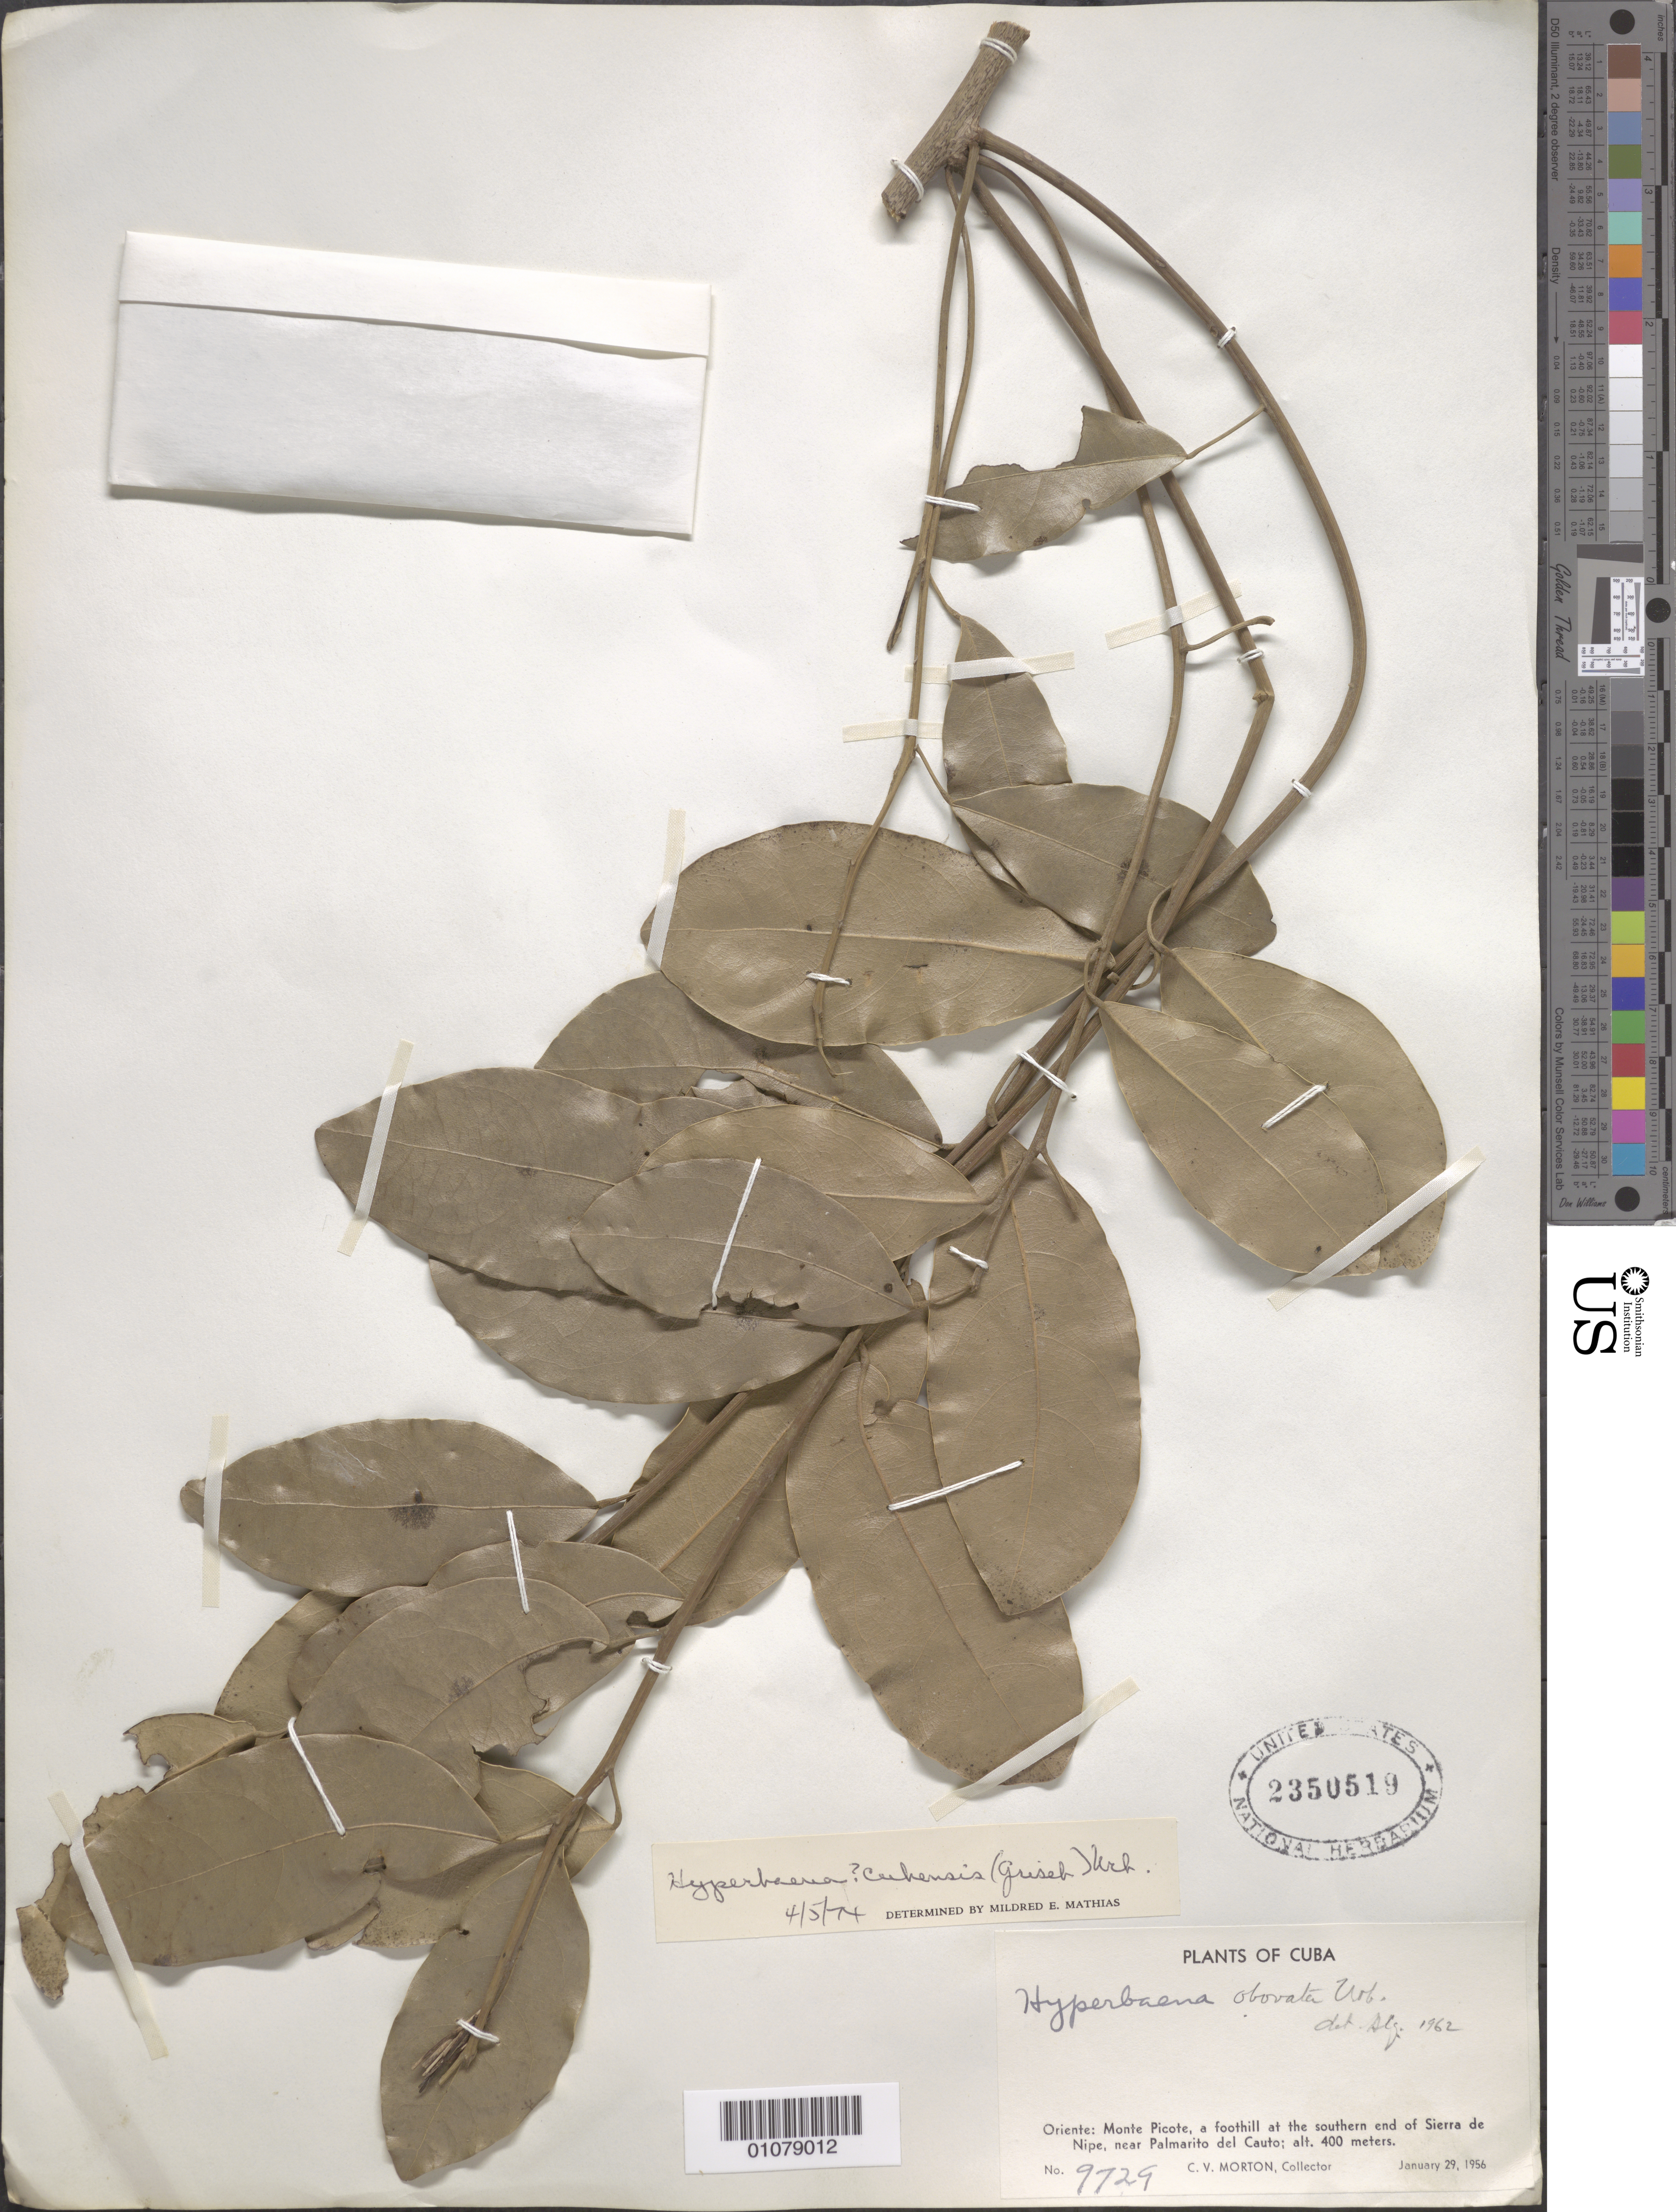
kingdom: Plantae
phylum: Tracheophyta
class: Magnoliopsida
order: Ranunculales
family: Menispermaceae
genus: Hyperbaena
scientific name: Hyperbaena cubensis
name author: (Griseb.) Urb.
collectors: C. V. Morton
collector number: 9729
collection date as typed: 29 Jan 1956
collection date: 1956-01-29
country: Cuba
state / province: Santiago de Cuba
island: Cuba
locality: Oriente: Monte Picote, a foothill at the southern end of Sierra de Nipe, near Palmarito Del Cauto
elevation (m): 400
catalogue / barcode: US 2350519